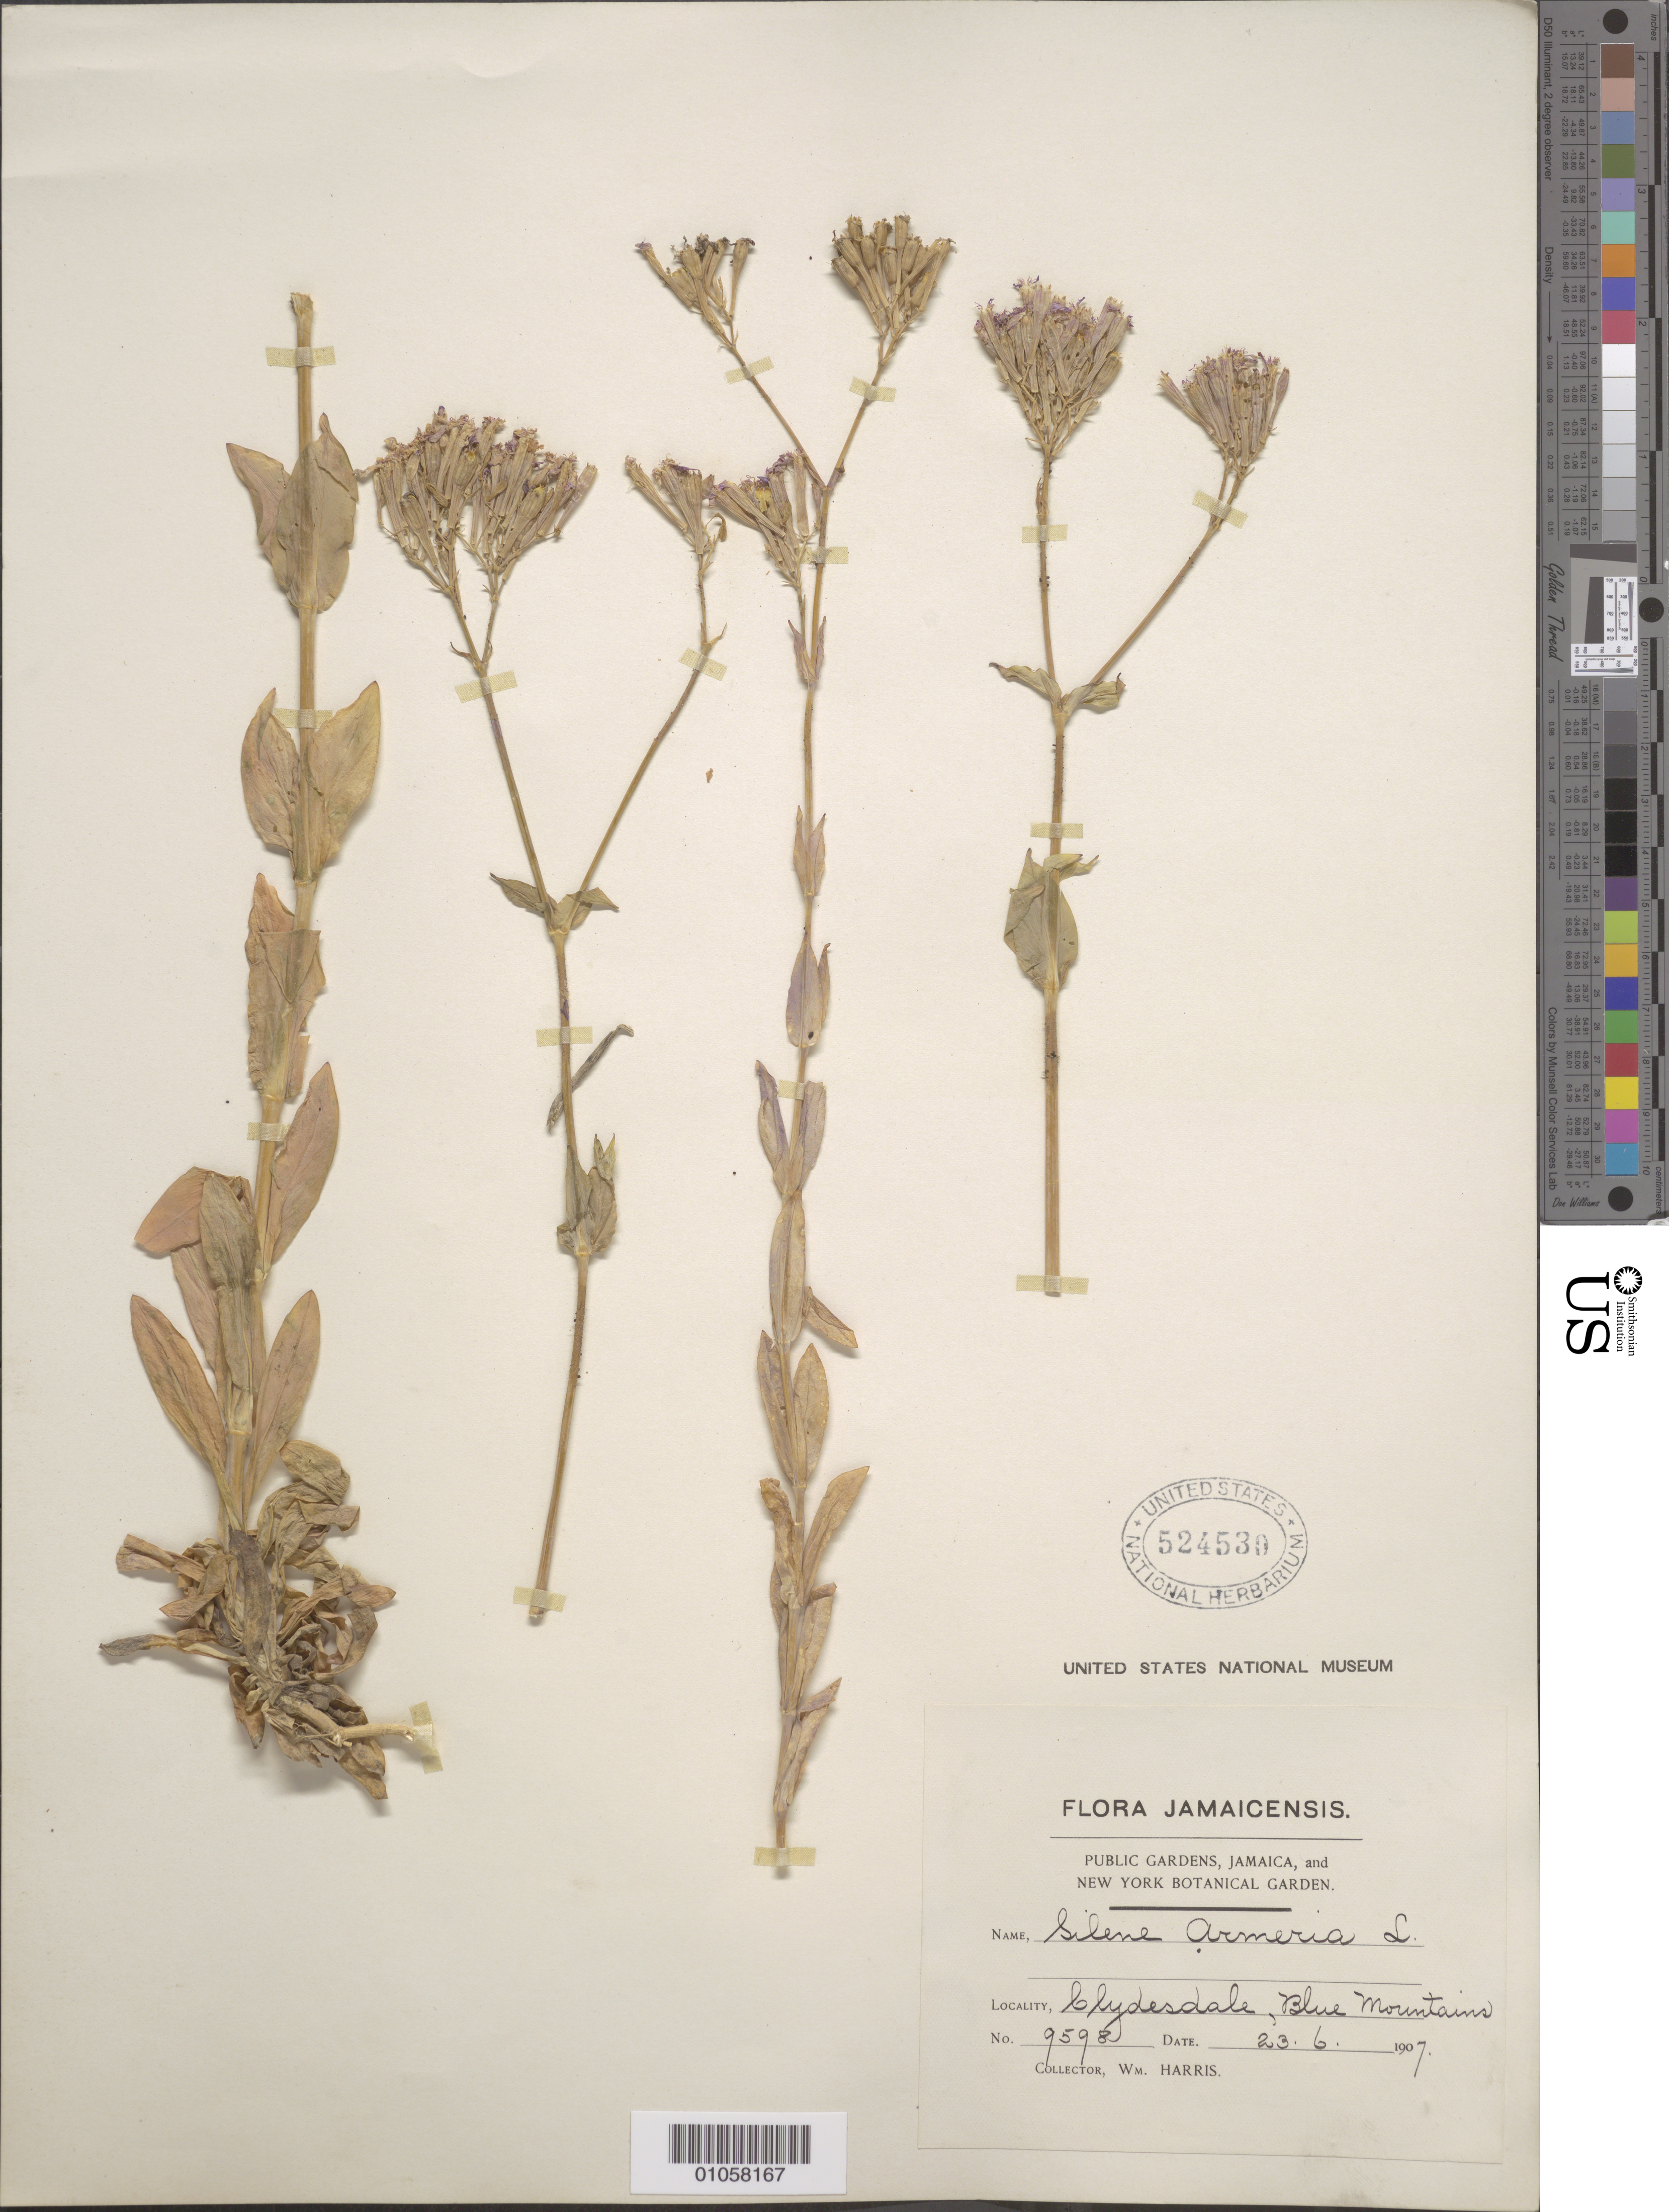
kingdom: Plantae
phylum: Tracheophyta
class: Magnoliopsida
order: Caryophyllales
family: Caryophyllaceae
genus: Atocion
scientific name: Atocion armeria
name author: (L.) Raf.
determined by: U.S. National Herbarium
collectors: W. Harris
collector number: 9598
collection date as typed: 23 Jun 1907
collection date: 1907-06-23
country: Jamaica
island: Jamaica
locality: Clydesdale, Blue Mountains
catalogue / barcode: US 524539